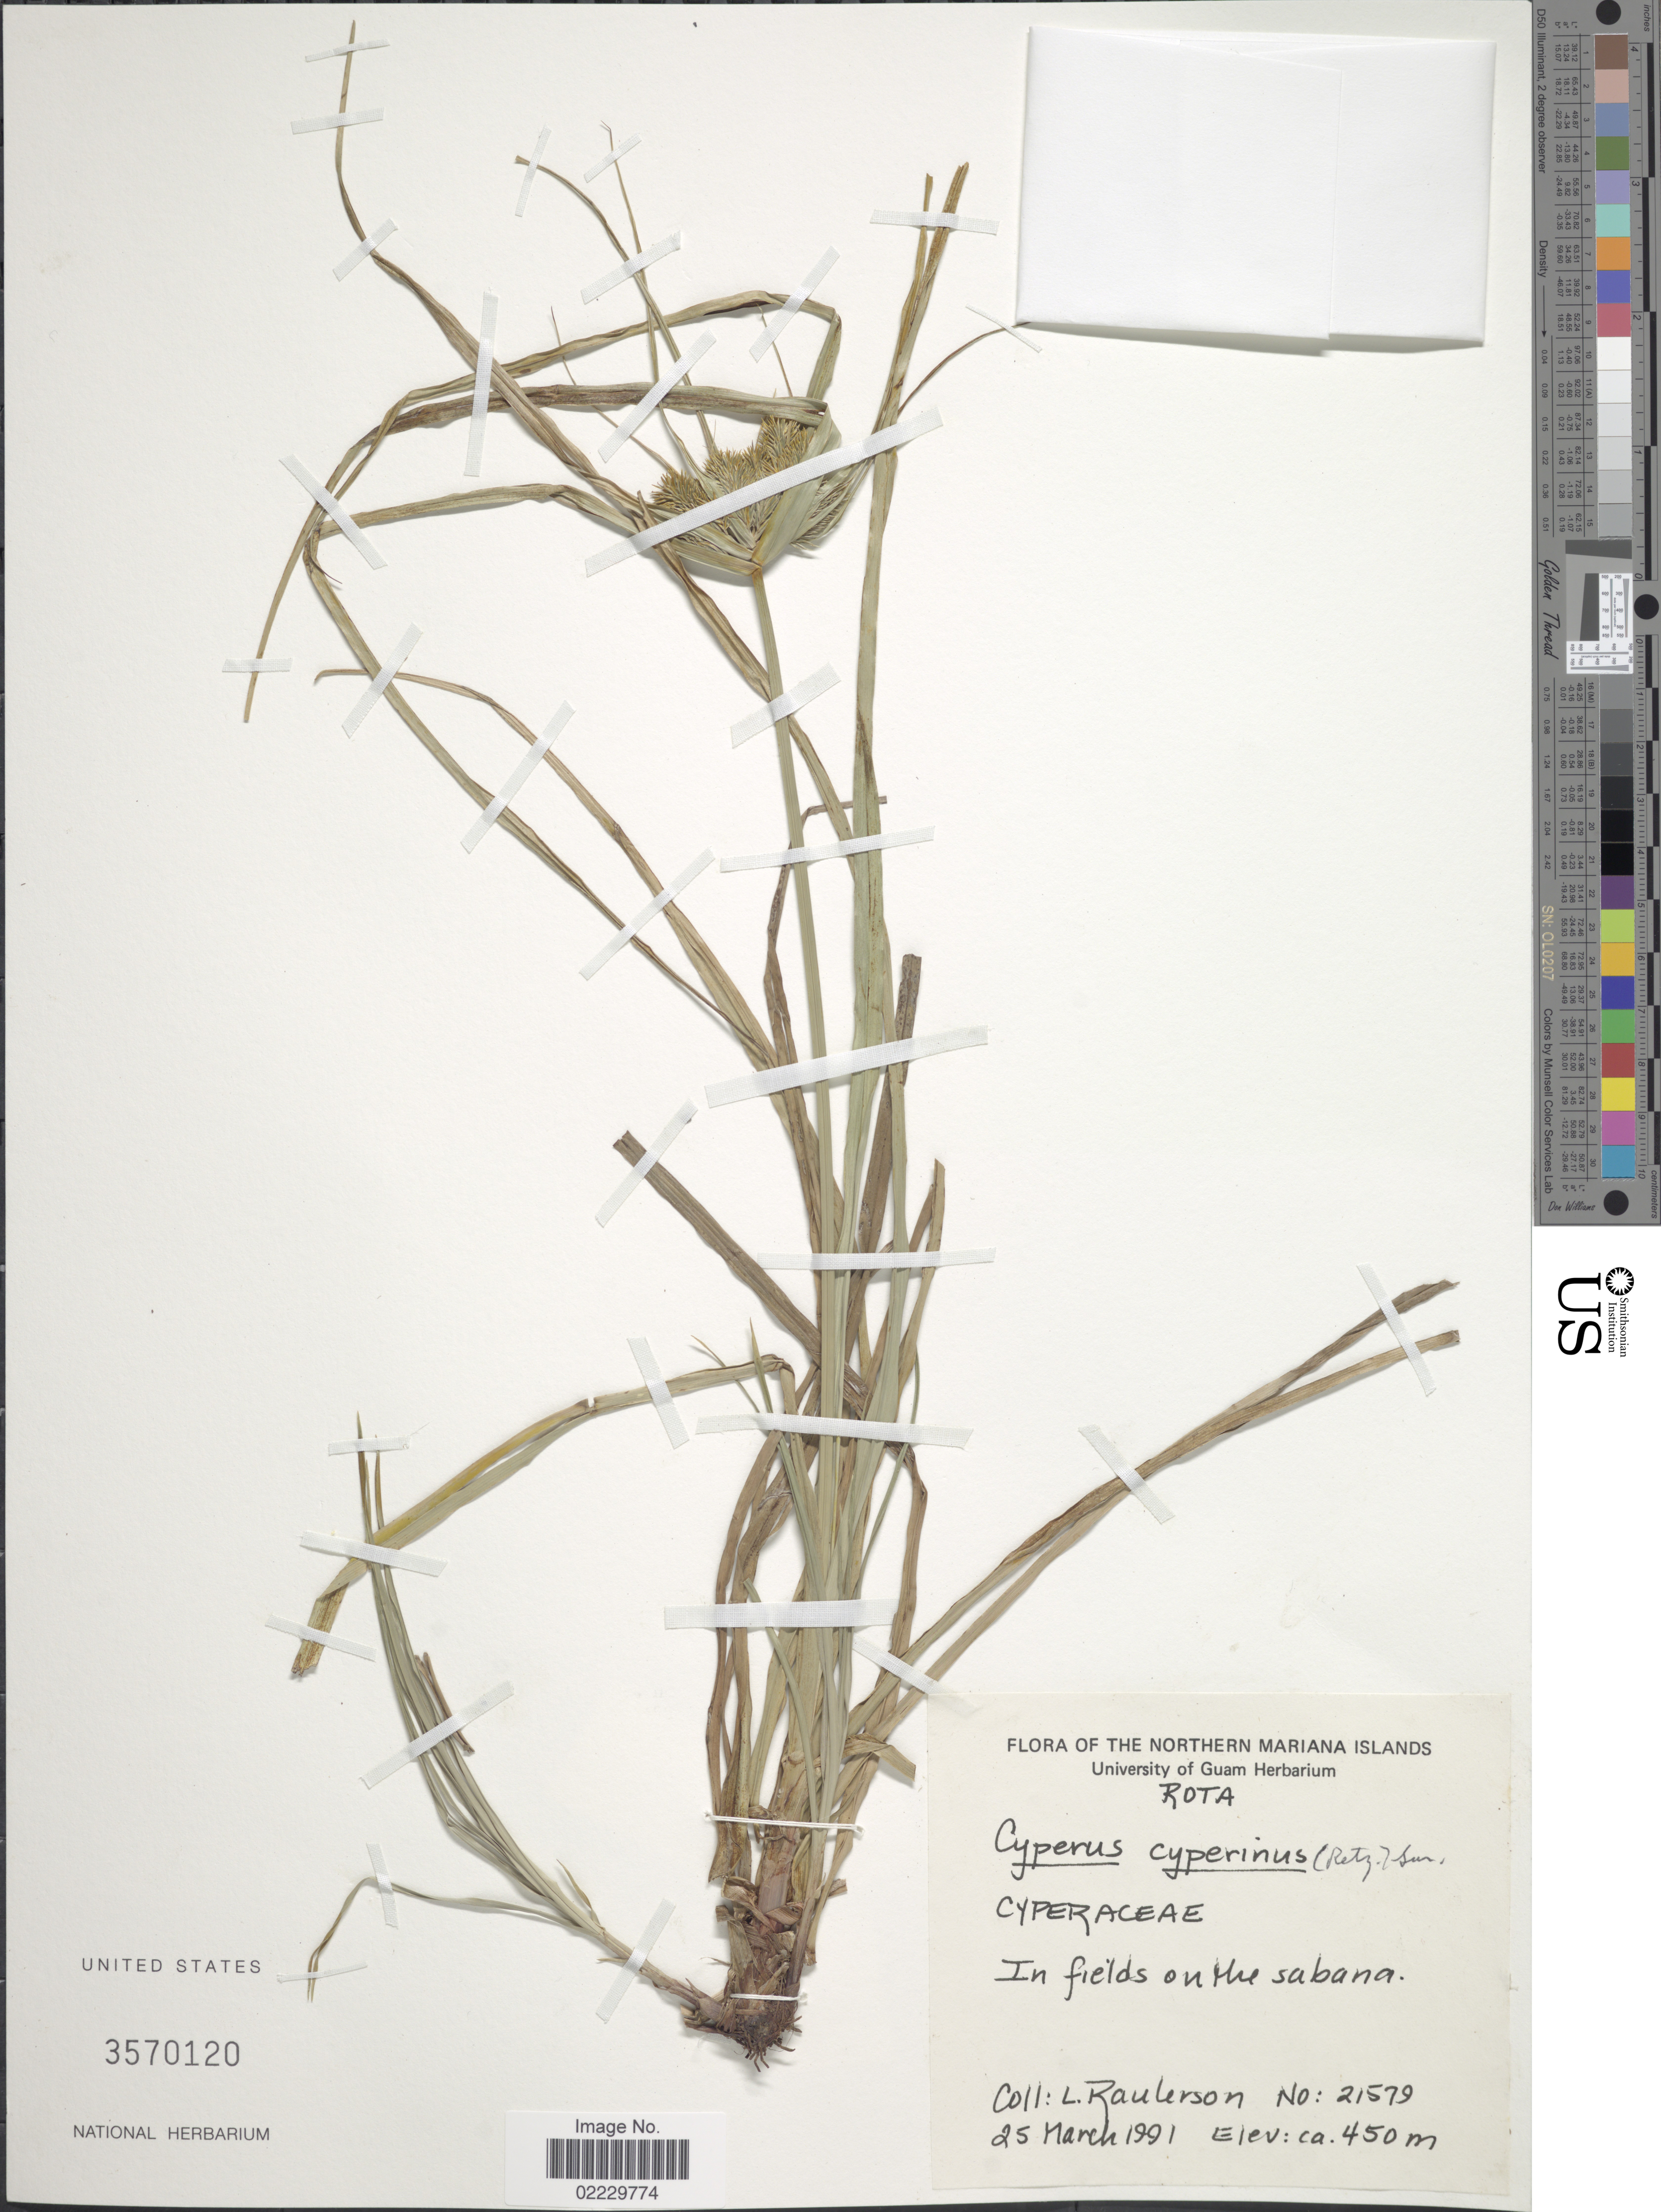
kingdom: Plantae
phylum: Tracheophyta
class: Liliopsida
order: Poales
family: Cyperaceae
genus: Cyperus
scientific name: Cyperus cyperinus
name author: (Retz.) Valck. Sur.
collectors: L. Raulerson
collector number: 21579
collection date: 1991-03-25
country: Northern Mariana Islands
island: Rota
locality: Rota, In fields on the sabana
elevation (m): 450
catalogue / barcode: US 3570120